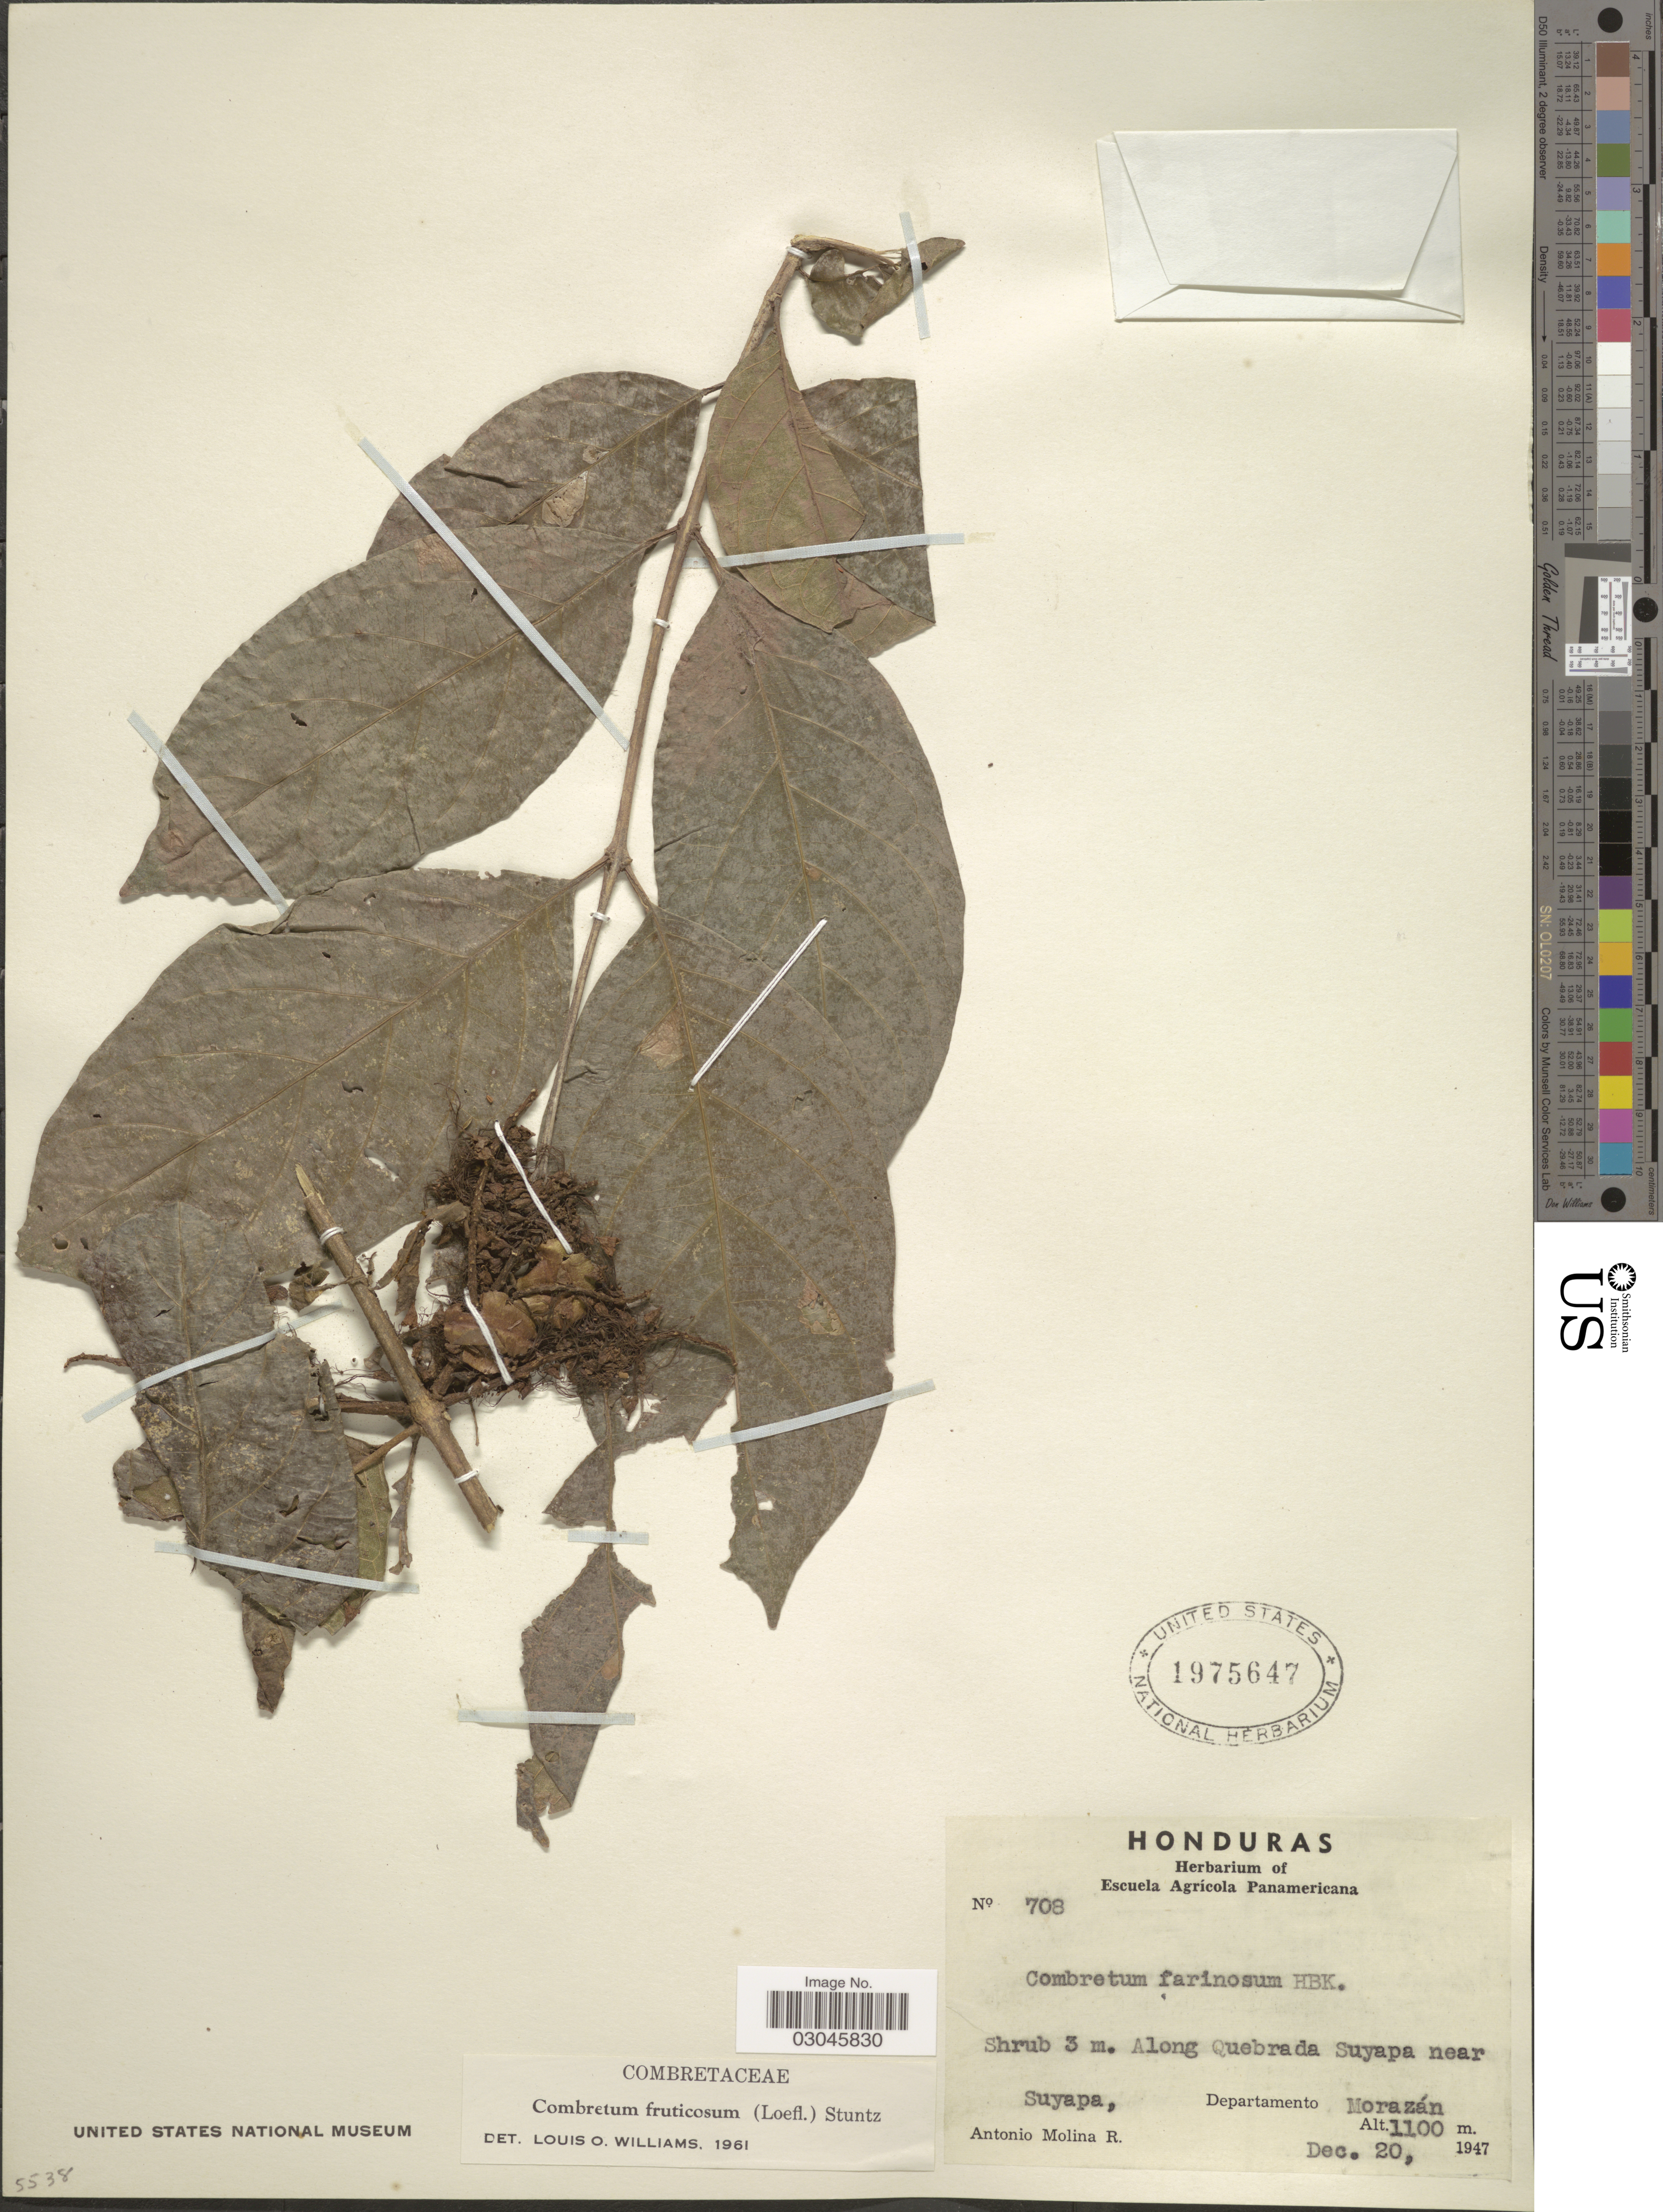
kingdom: Plantae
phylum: Tracheophyta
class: Magnoliopsida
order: Myrtales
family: Combretaceae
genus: Combretum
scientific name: Combretum fruticosum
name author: (Loefl.) Stuntz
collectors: A. Molina R.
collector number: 708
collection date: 1947-12-20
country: Honduras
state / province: Fco. Morazán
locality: Along Quebrada Suyapa near Suyapa, Departamento Morazán.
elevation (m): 1100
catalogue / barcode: US 1975647